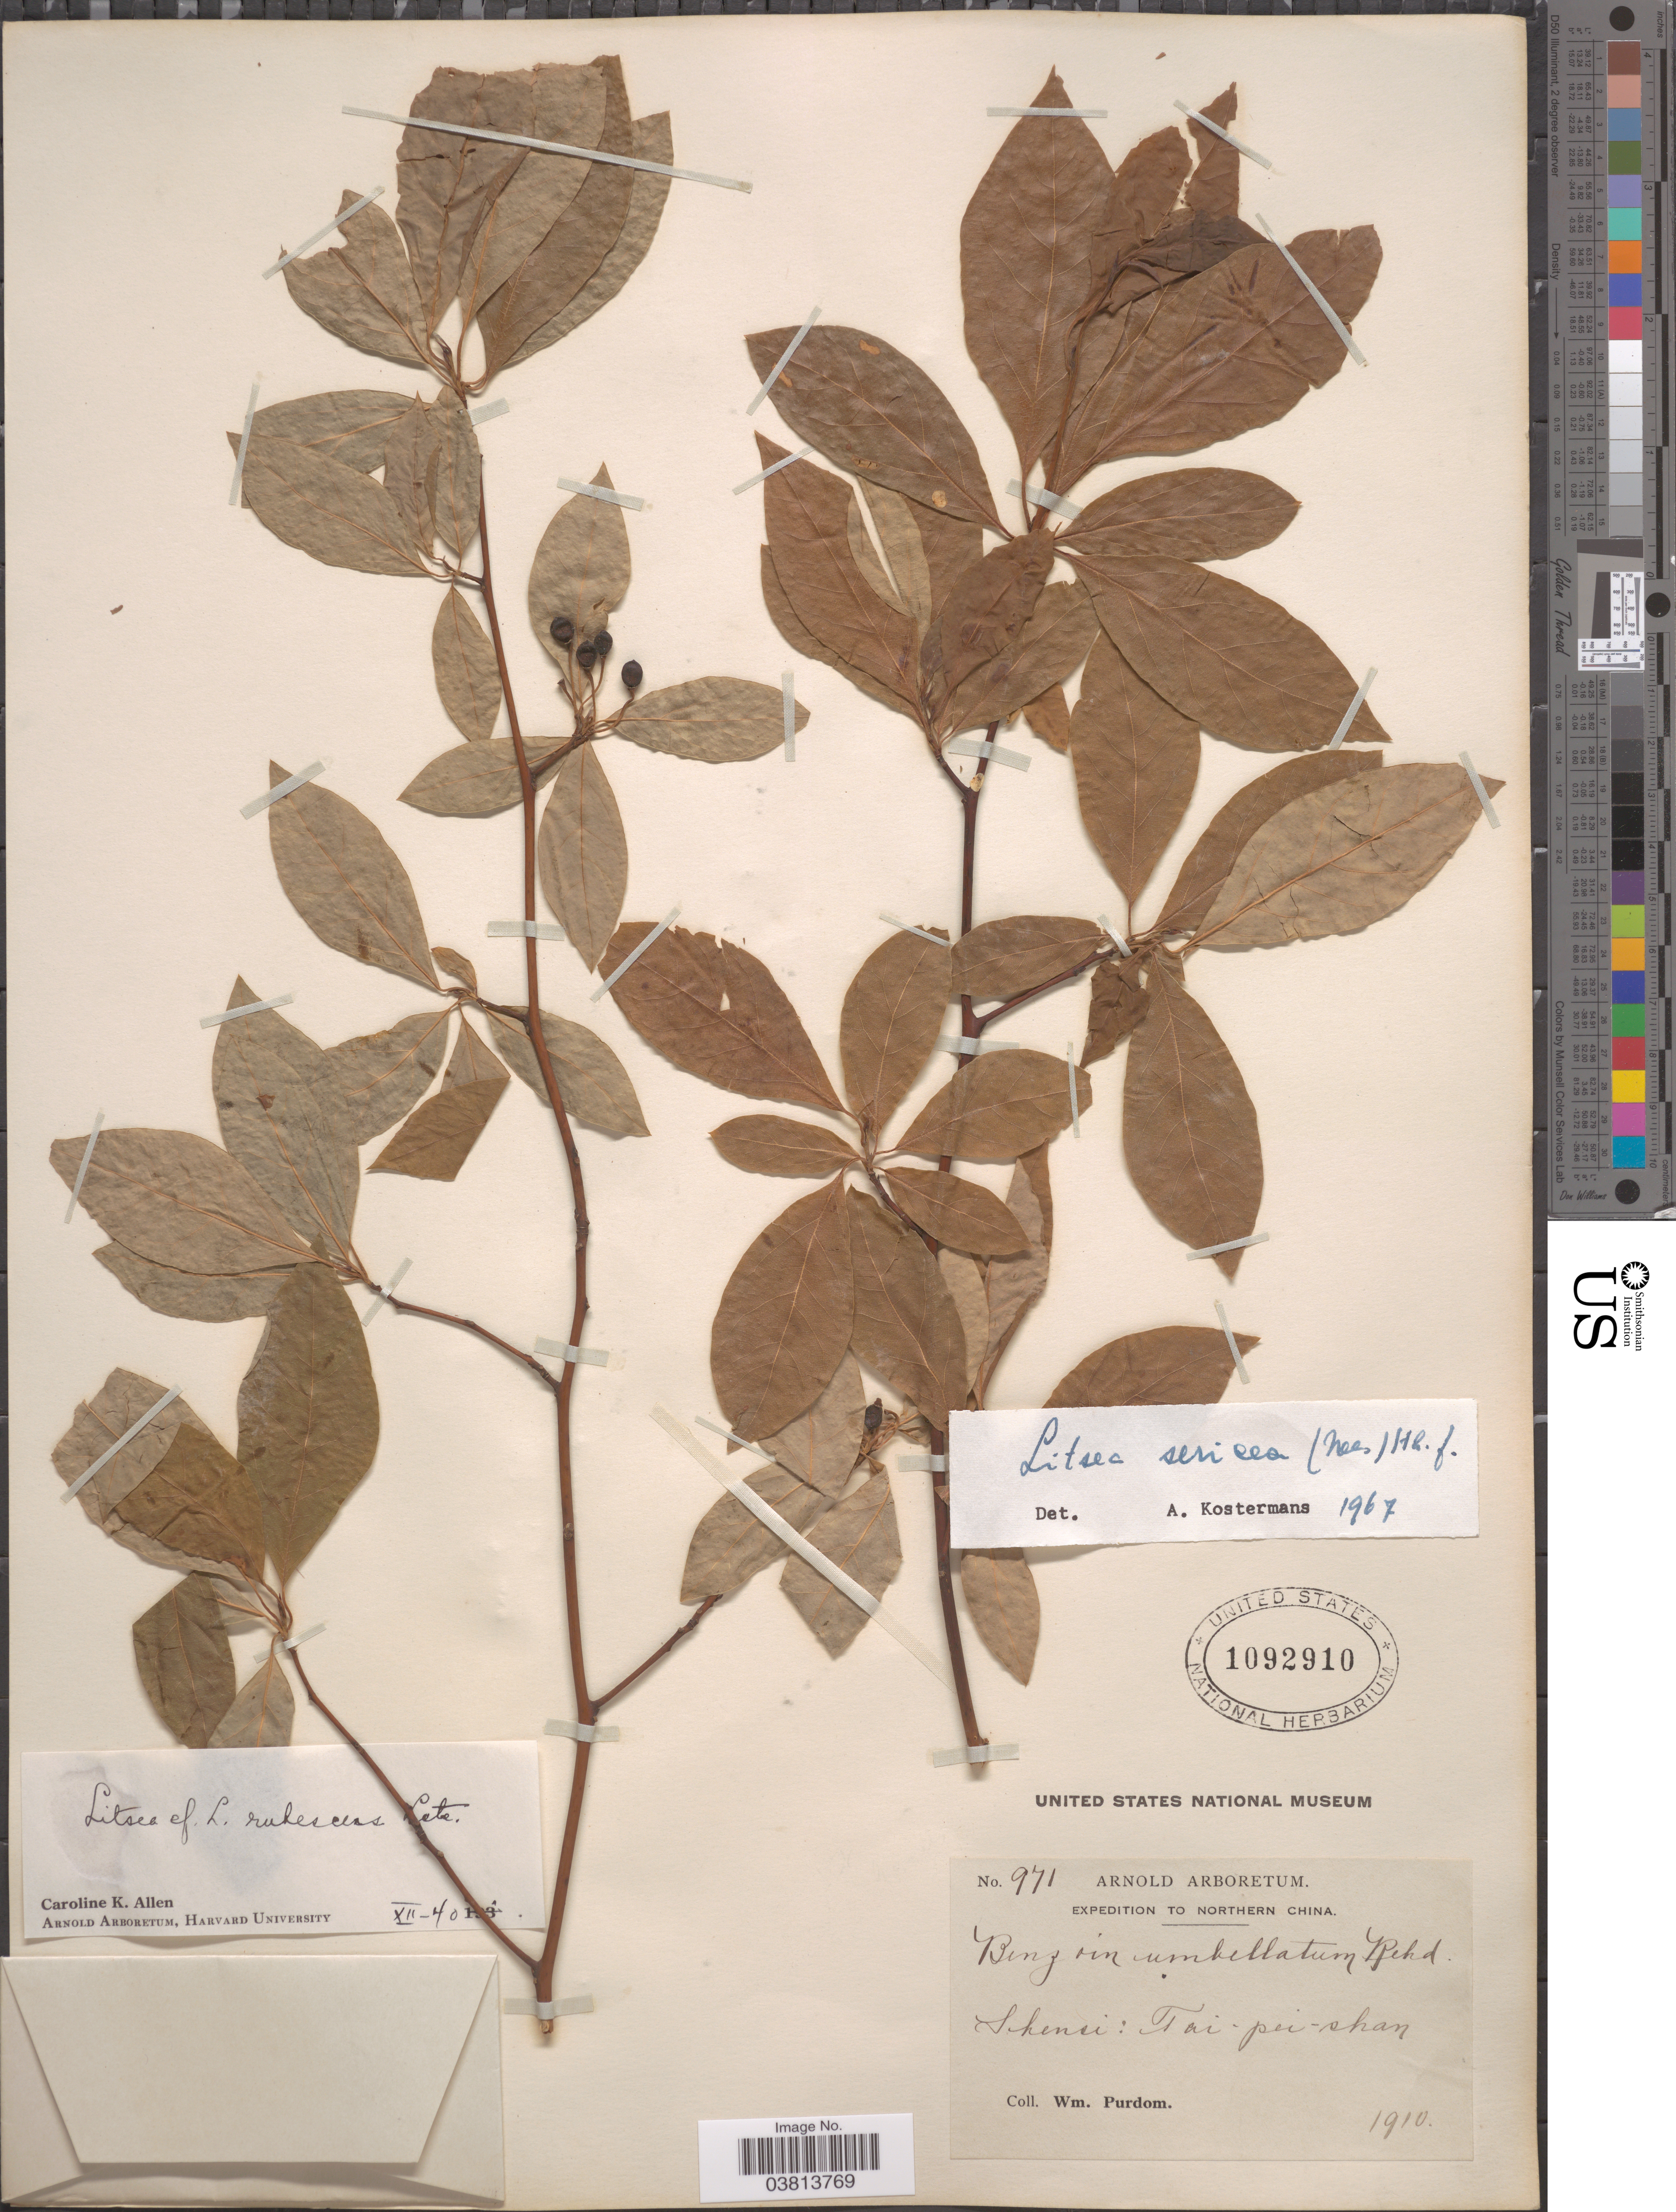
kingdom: Plantae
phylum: Tracheophyta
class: Magnoliopsida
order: Laurales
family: Lauraceae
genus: Litsea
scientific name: Litsea sericea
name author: (Wall. ex Nees) Hook. f.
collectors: W. Purdom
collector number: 971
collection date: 1910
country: China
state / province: Shaanxi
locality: Northern China. Shensi: Tai-pei-shan.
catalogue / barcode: US 1092910